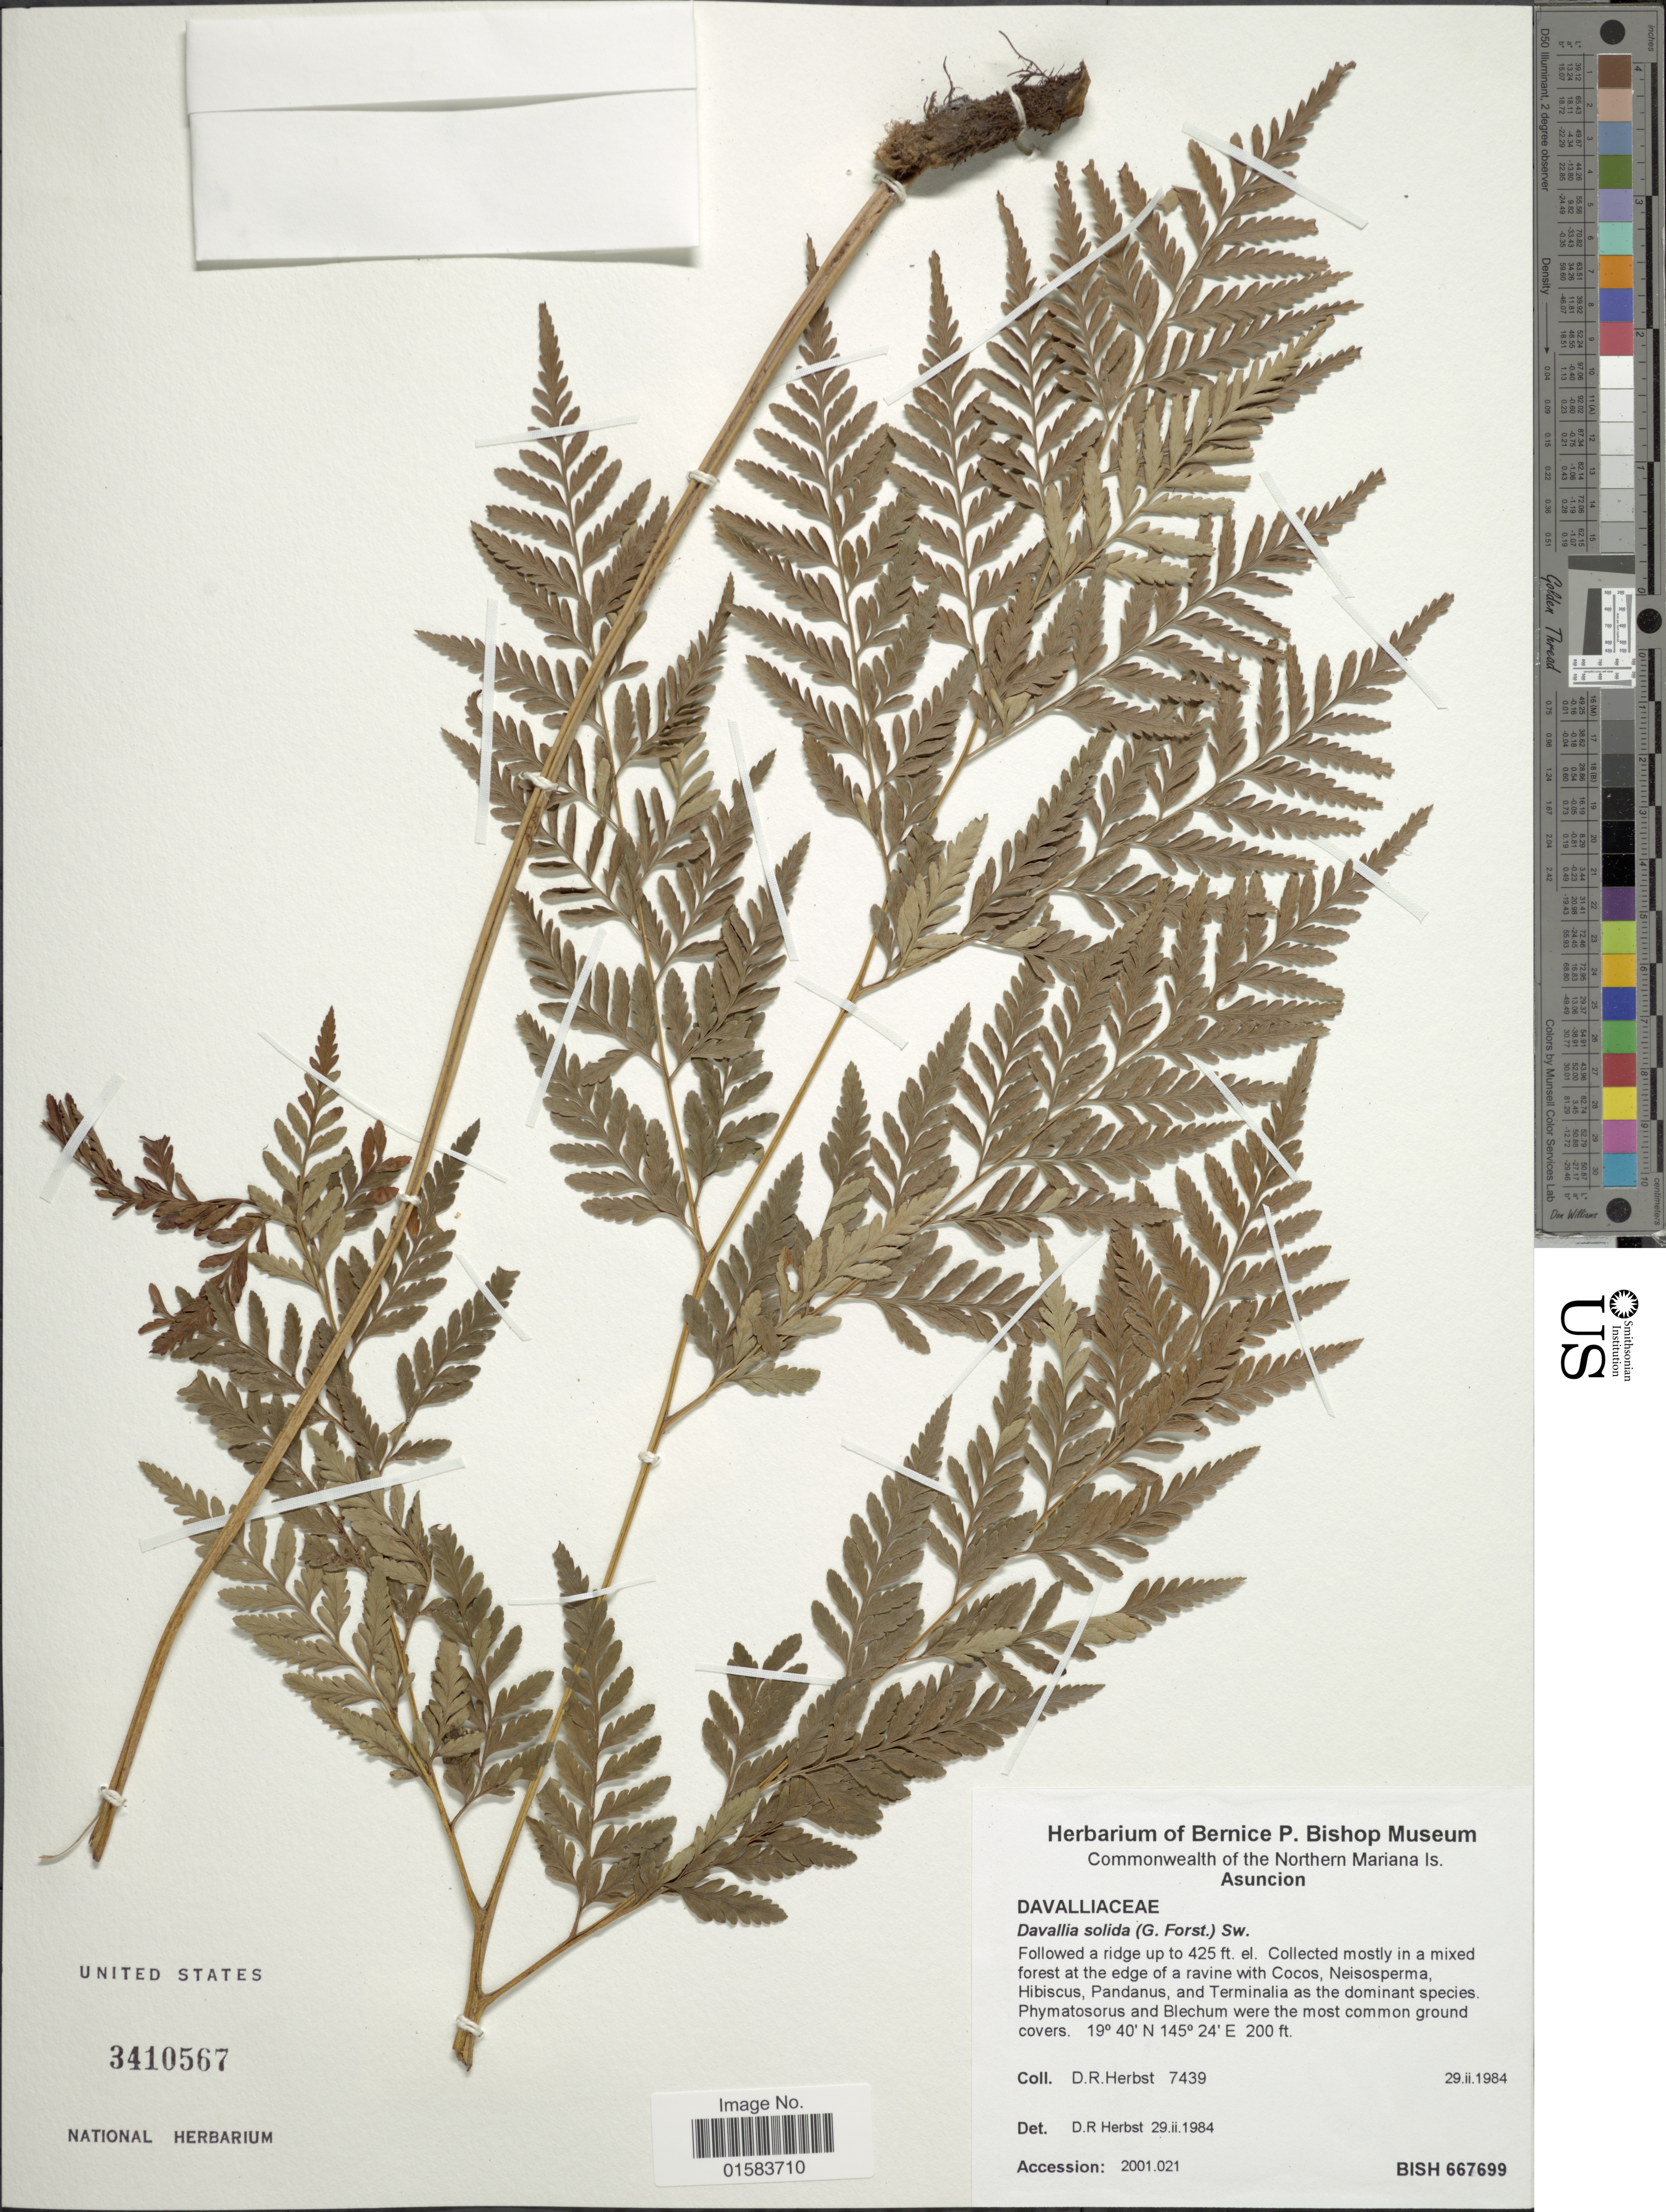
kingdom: Plantae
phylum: Tracheophyta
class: Polypodiopsida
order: Polypodiales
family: Davalliaceae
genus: Davallia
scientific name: Davallia solida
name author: (G. Forst.) Sw.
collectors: D. R. Herbst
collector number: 7439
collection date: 1984-02-29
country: Northern Mariana Islands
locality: Asuncion,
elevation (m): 61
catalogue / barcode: US 3410567